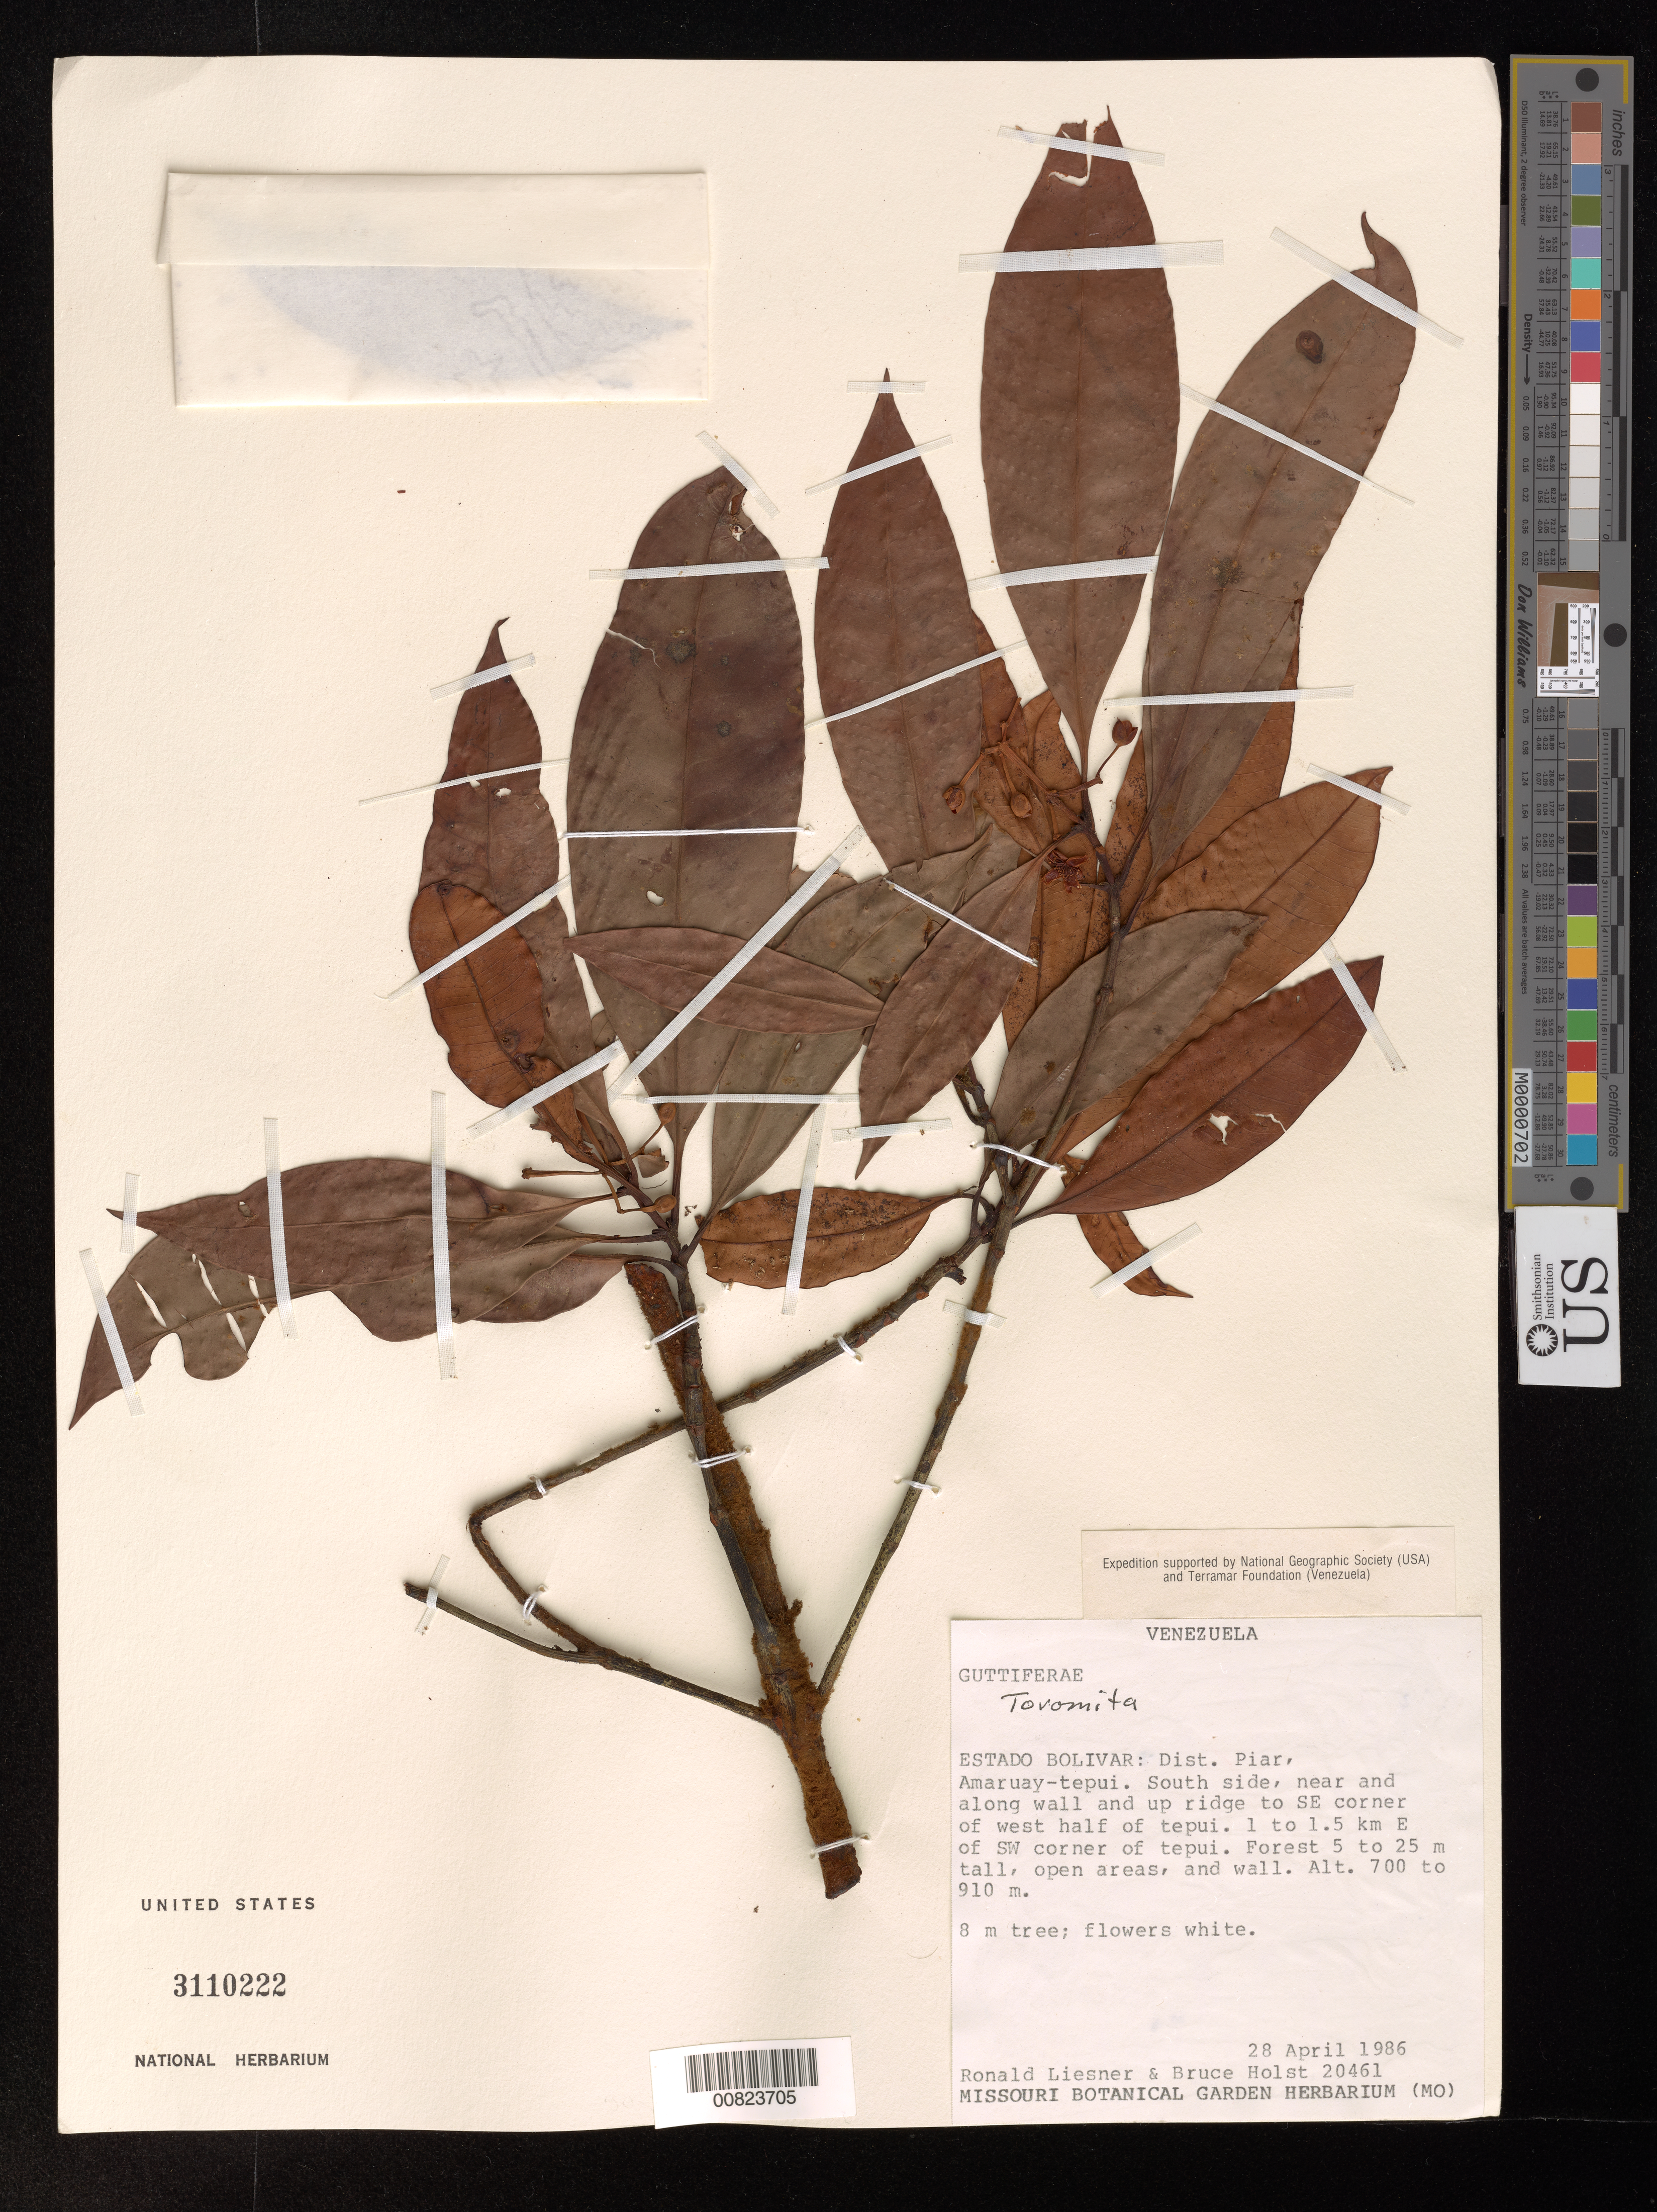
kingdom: Plantae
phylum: Tracheophyta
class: Magnoliopsida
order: Malpighiales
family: Clusiaceae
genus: Tovomita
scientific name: Tovomita sp.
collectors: R. L. Liesner & B. Holst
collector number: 20461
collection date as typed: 28-Apr-86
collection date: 1986-04-28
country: Venezuela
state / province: Bolívar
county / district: Piar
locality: Amaruay-tepuí, S side, 1-1.5 km E from SW corner of tepuí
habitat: Forest 5 to 25 m tall, open areas, and wall.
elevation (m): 700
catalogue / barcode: US 3110222